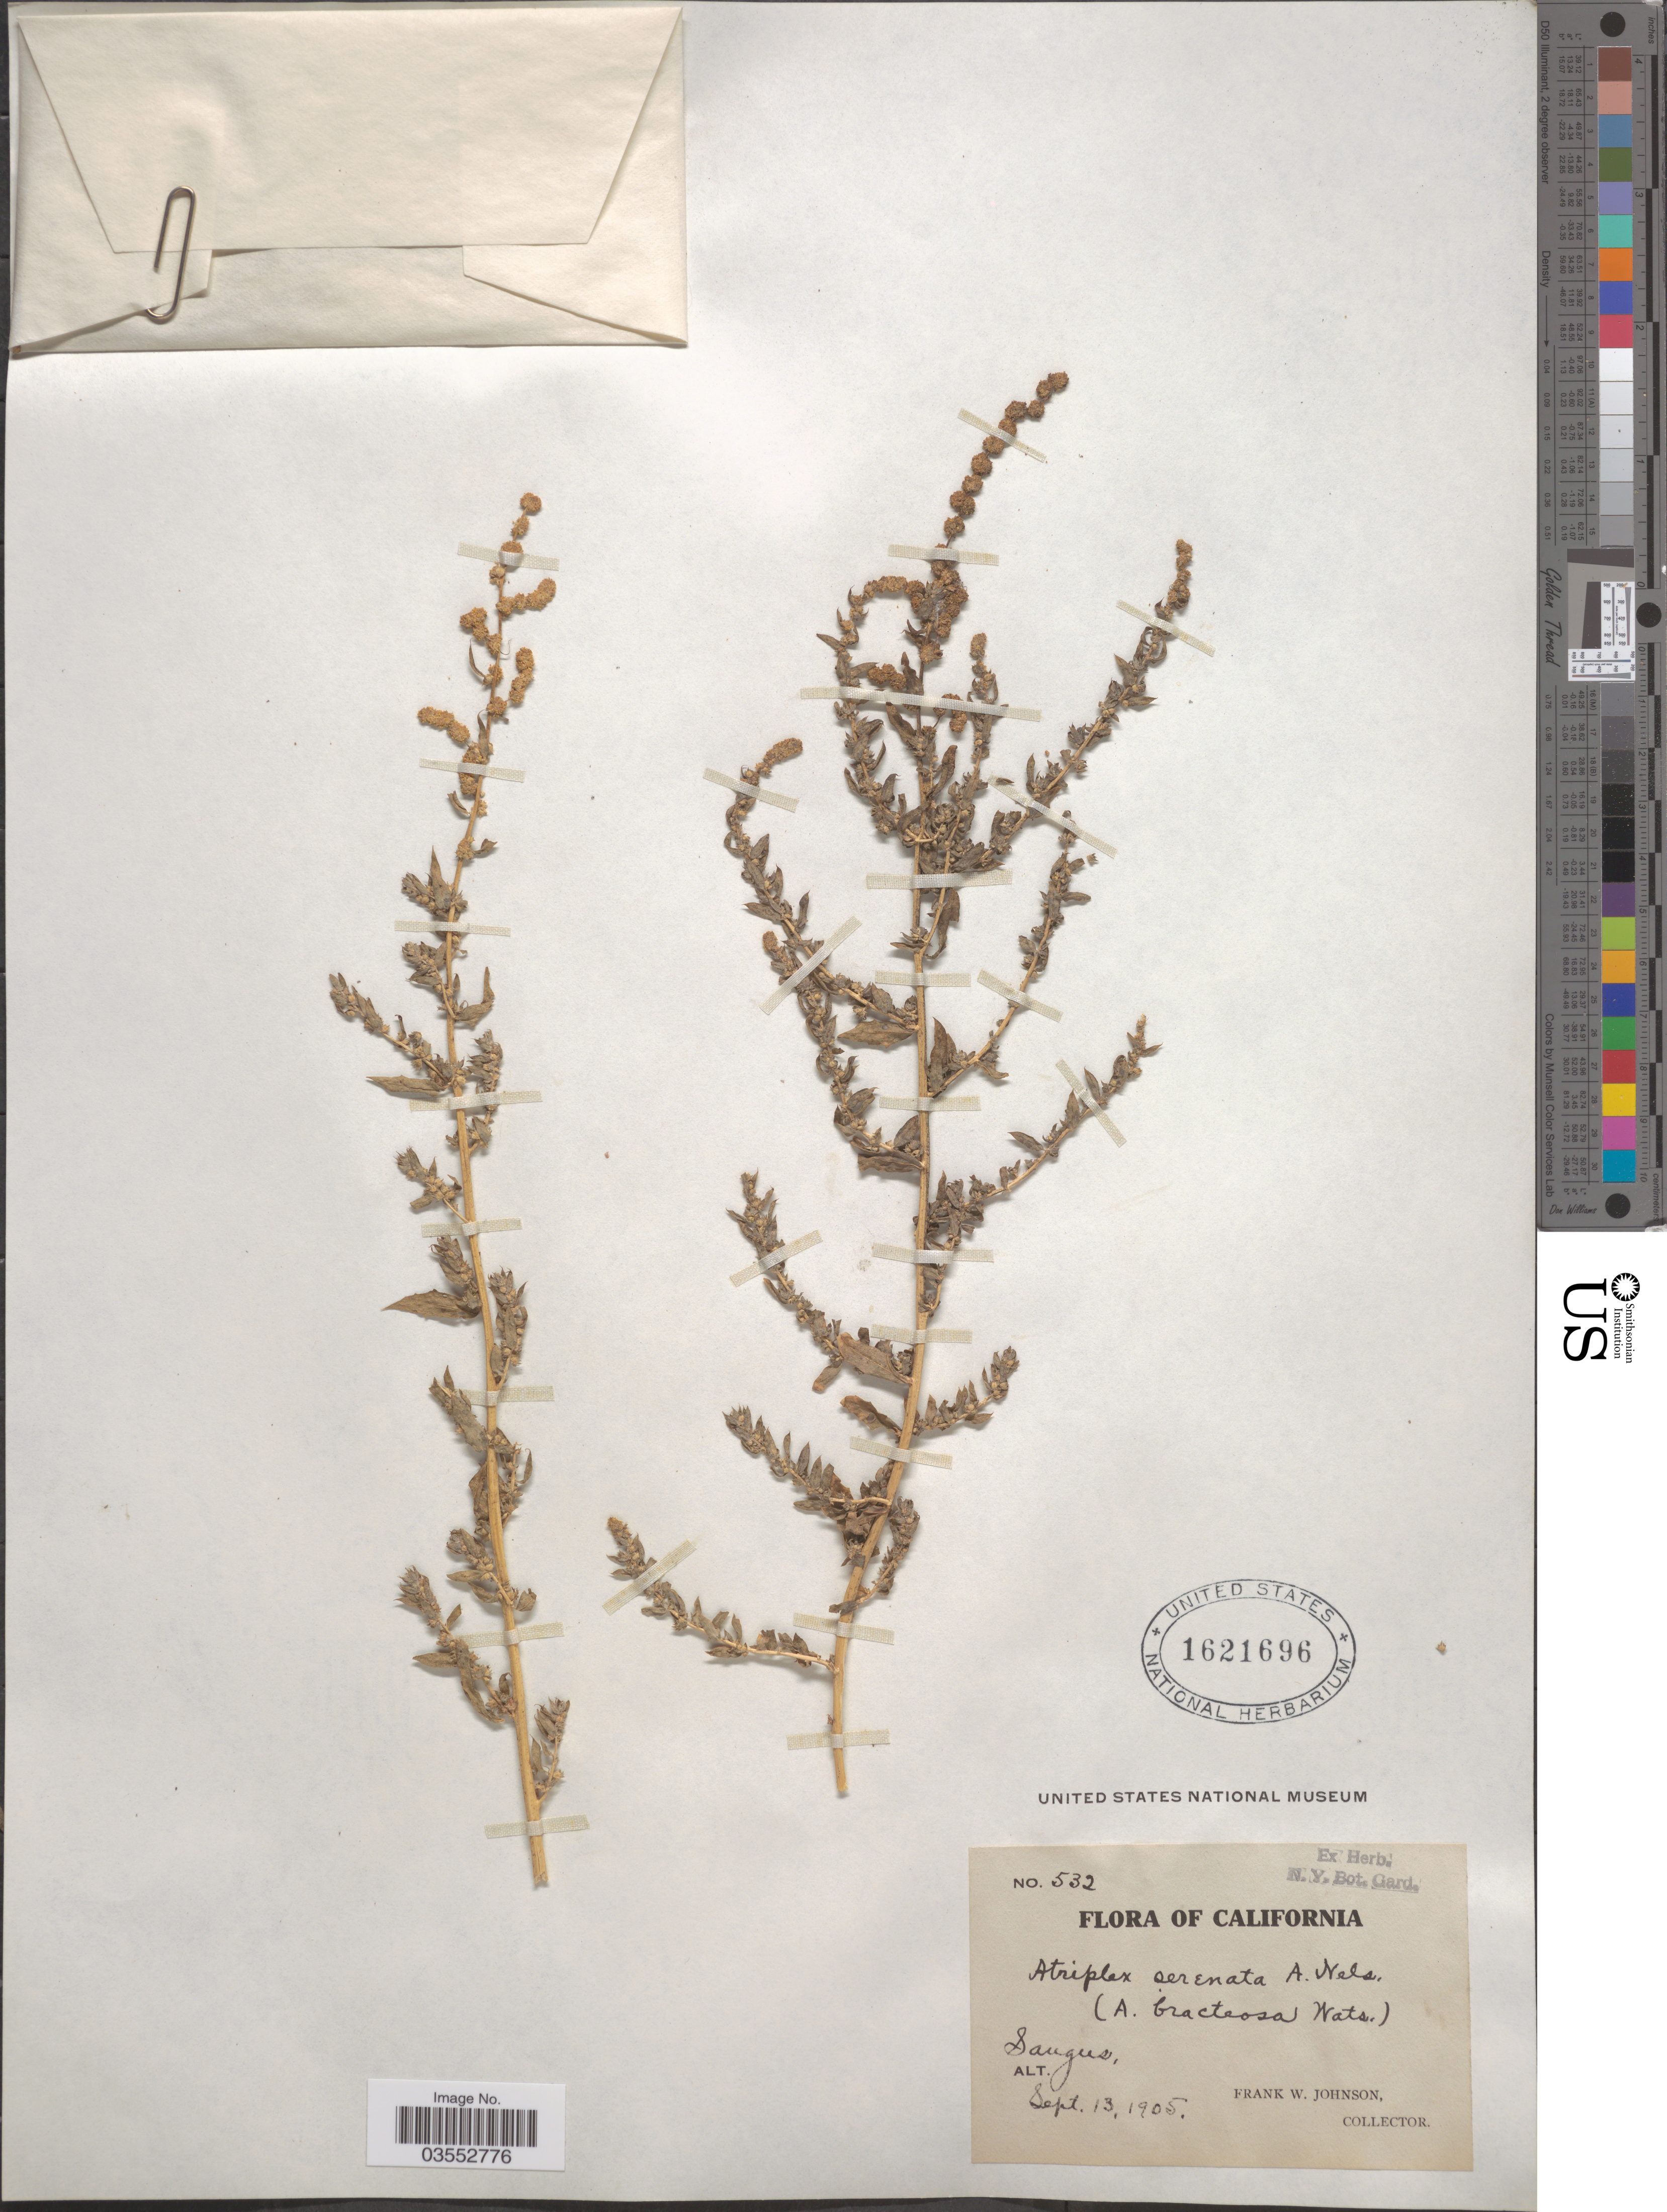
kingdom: Plantae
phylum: Tracheophyta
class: Magnoliopsida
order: Caryophyllales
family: Amaranthaceae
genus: Atriplex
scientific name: Atriplex serenana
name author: A. Nelson ex Abrams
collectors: F. W. Johnson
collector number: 532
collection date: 1905-09-13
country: United States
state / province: California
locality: Saugus.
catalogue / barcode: US 1621696